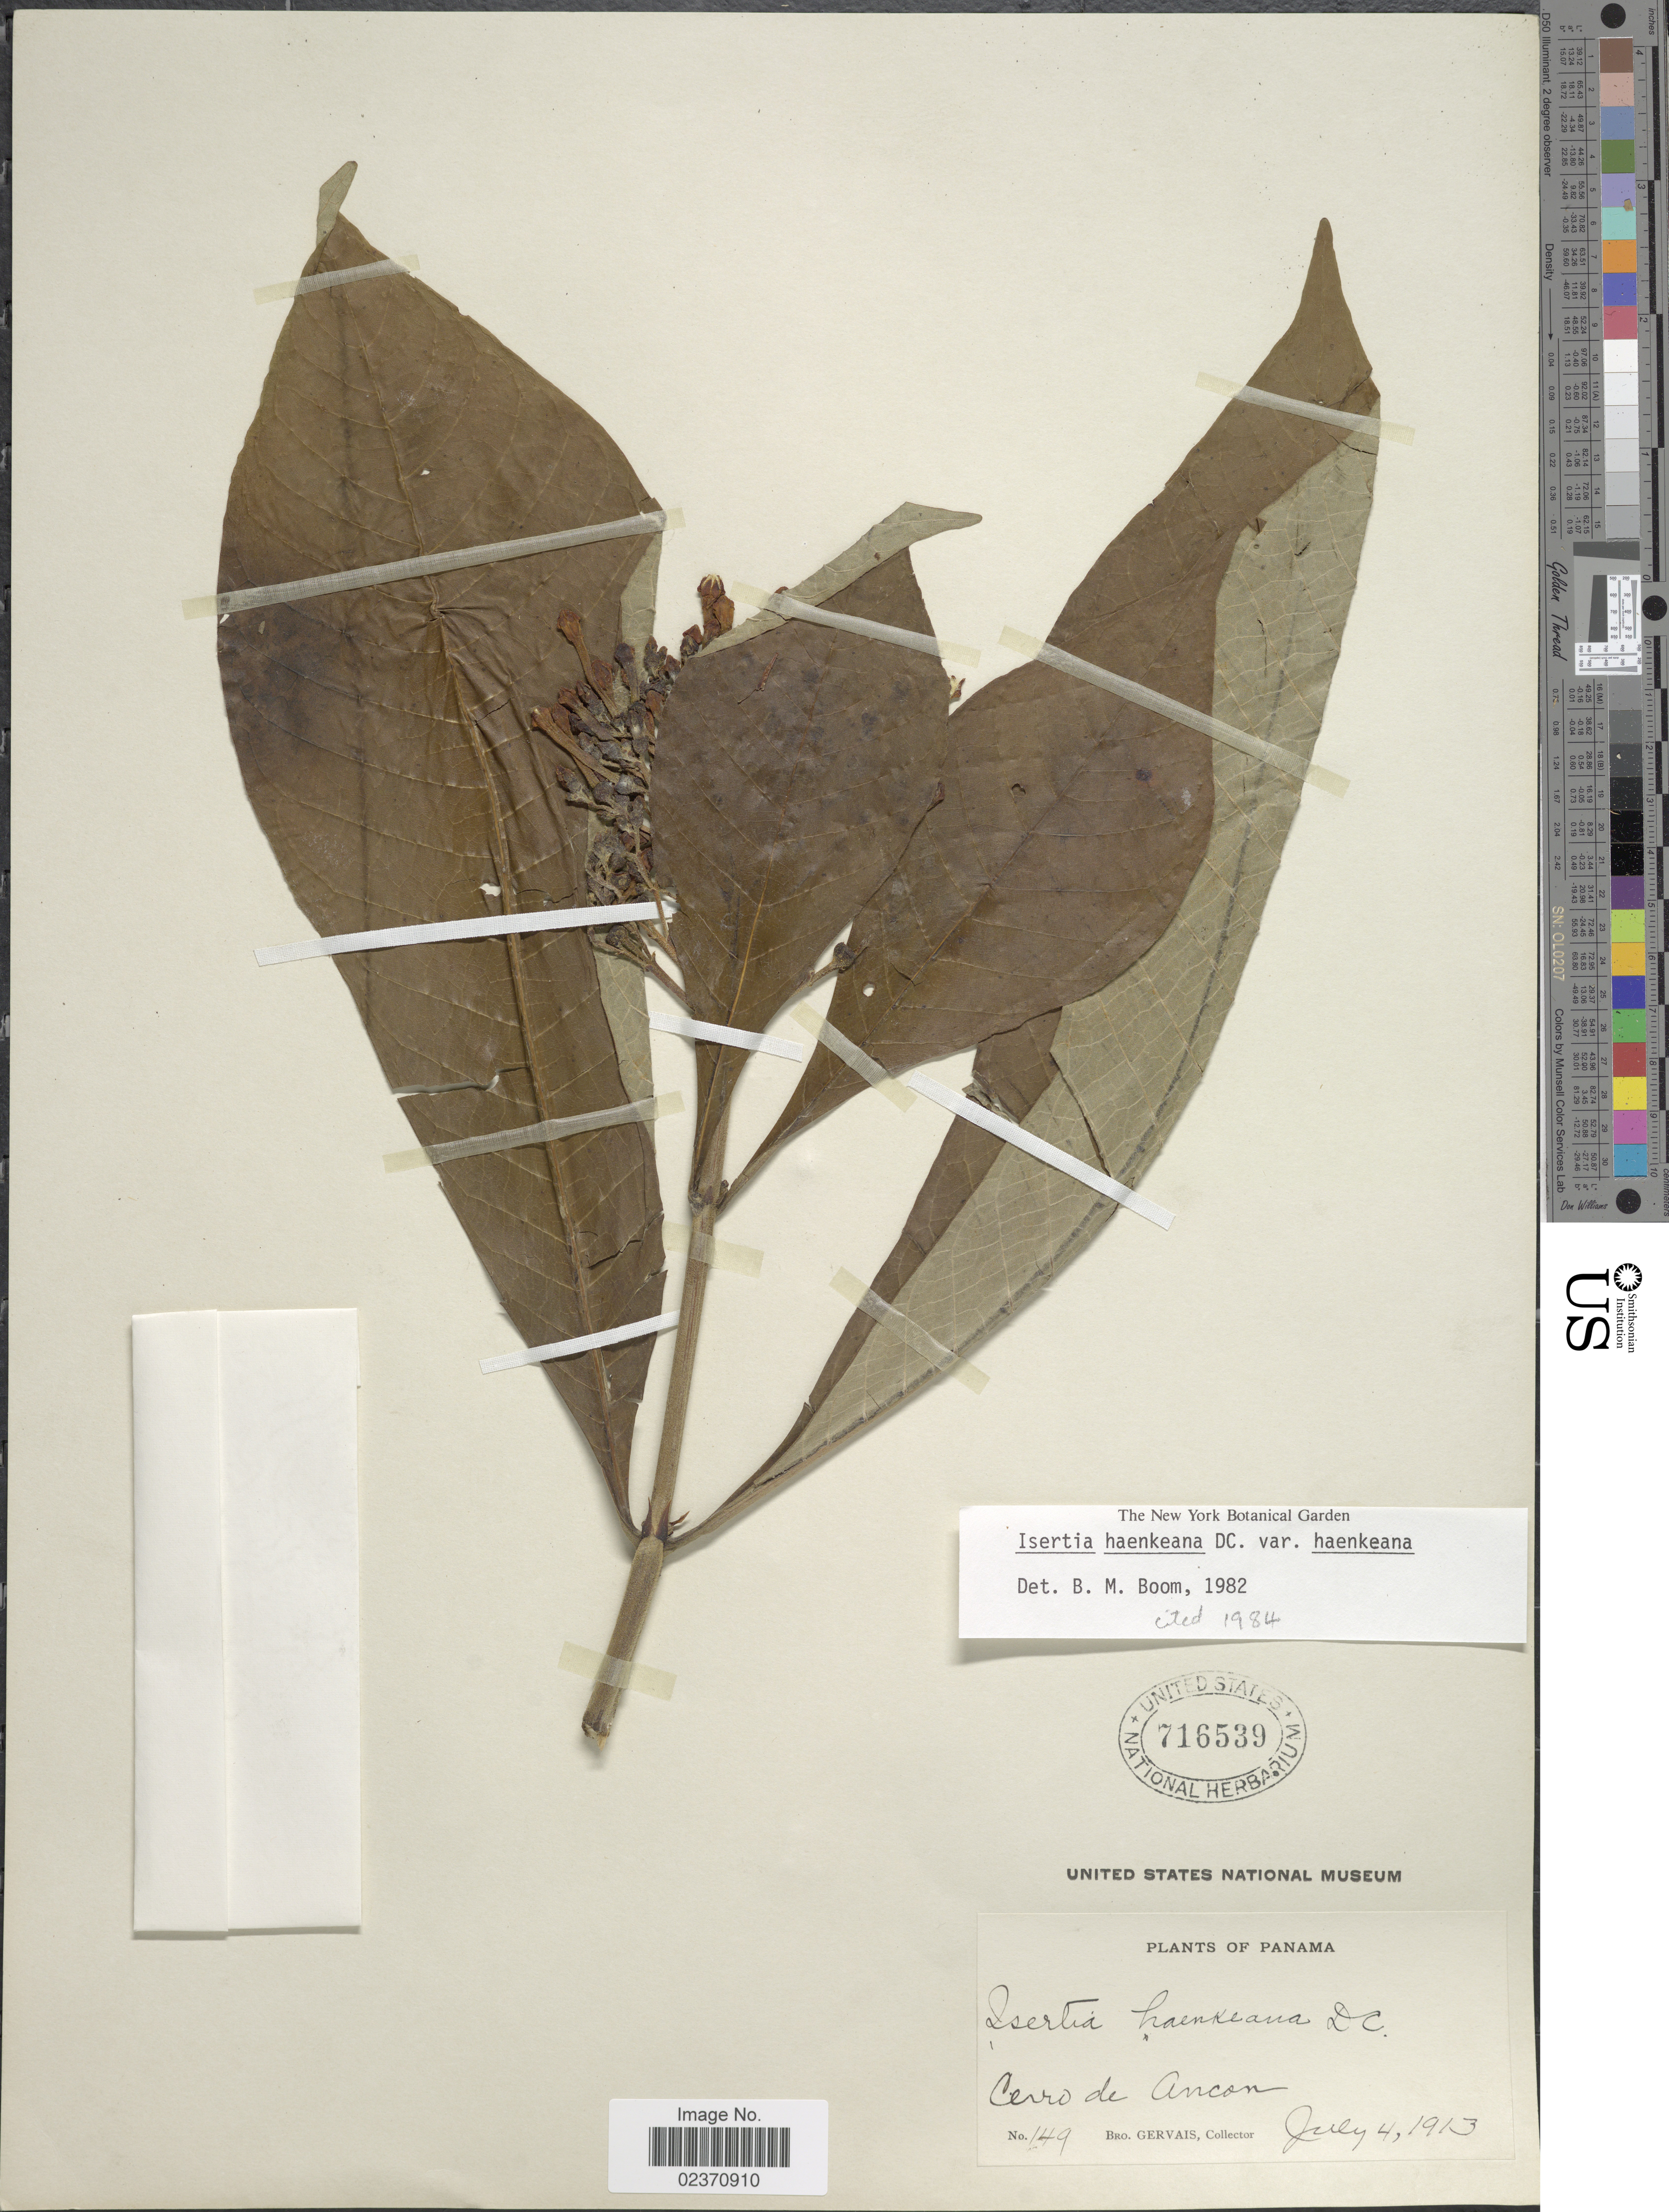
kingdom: Plantae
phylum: Tracheophyta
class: Magnoliopsida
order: Gentianales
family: Rubiaceae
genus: Isertia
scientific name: Isertia haenkeana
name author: DC.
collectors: B. Gervais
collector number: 149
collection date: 1913-07-04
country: Panama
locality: Cerro de Ancon.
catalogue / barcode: US 716539